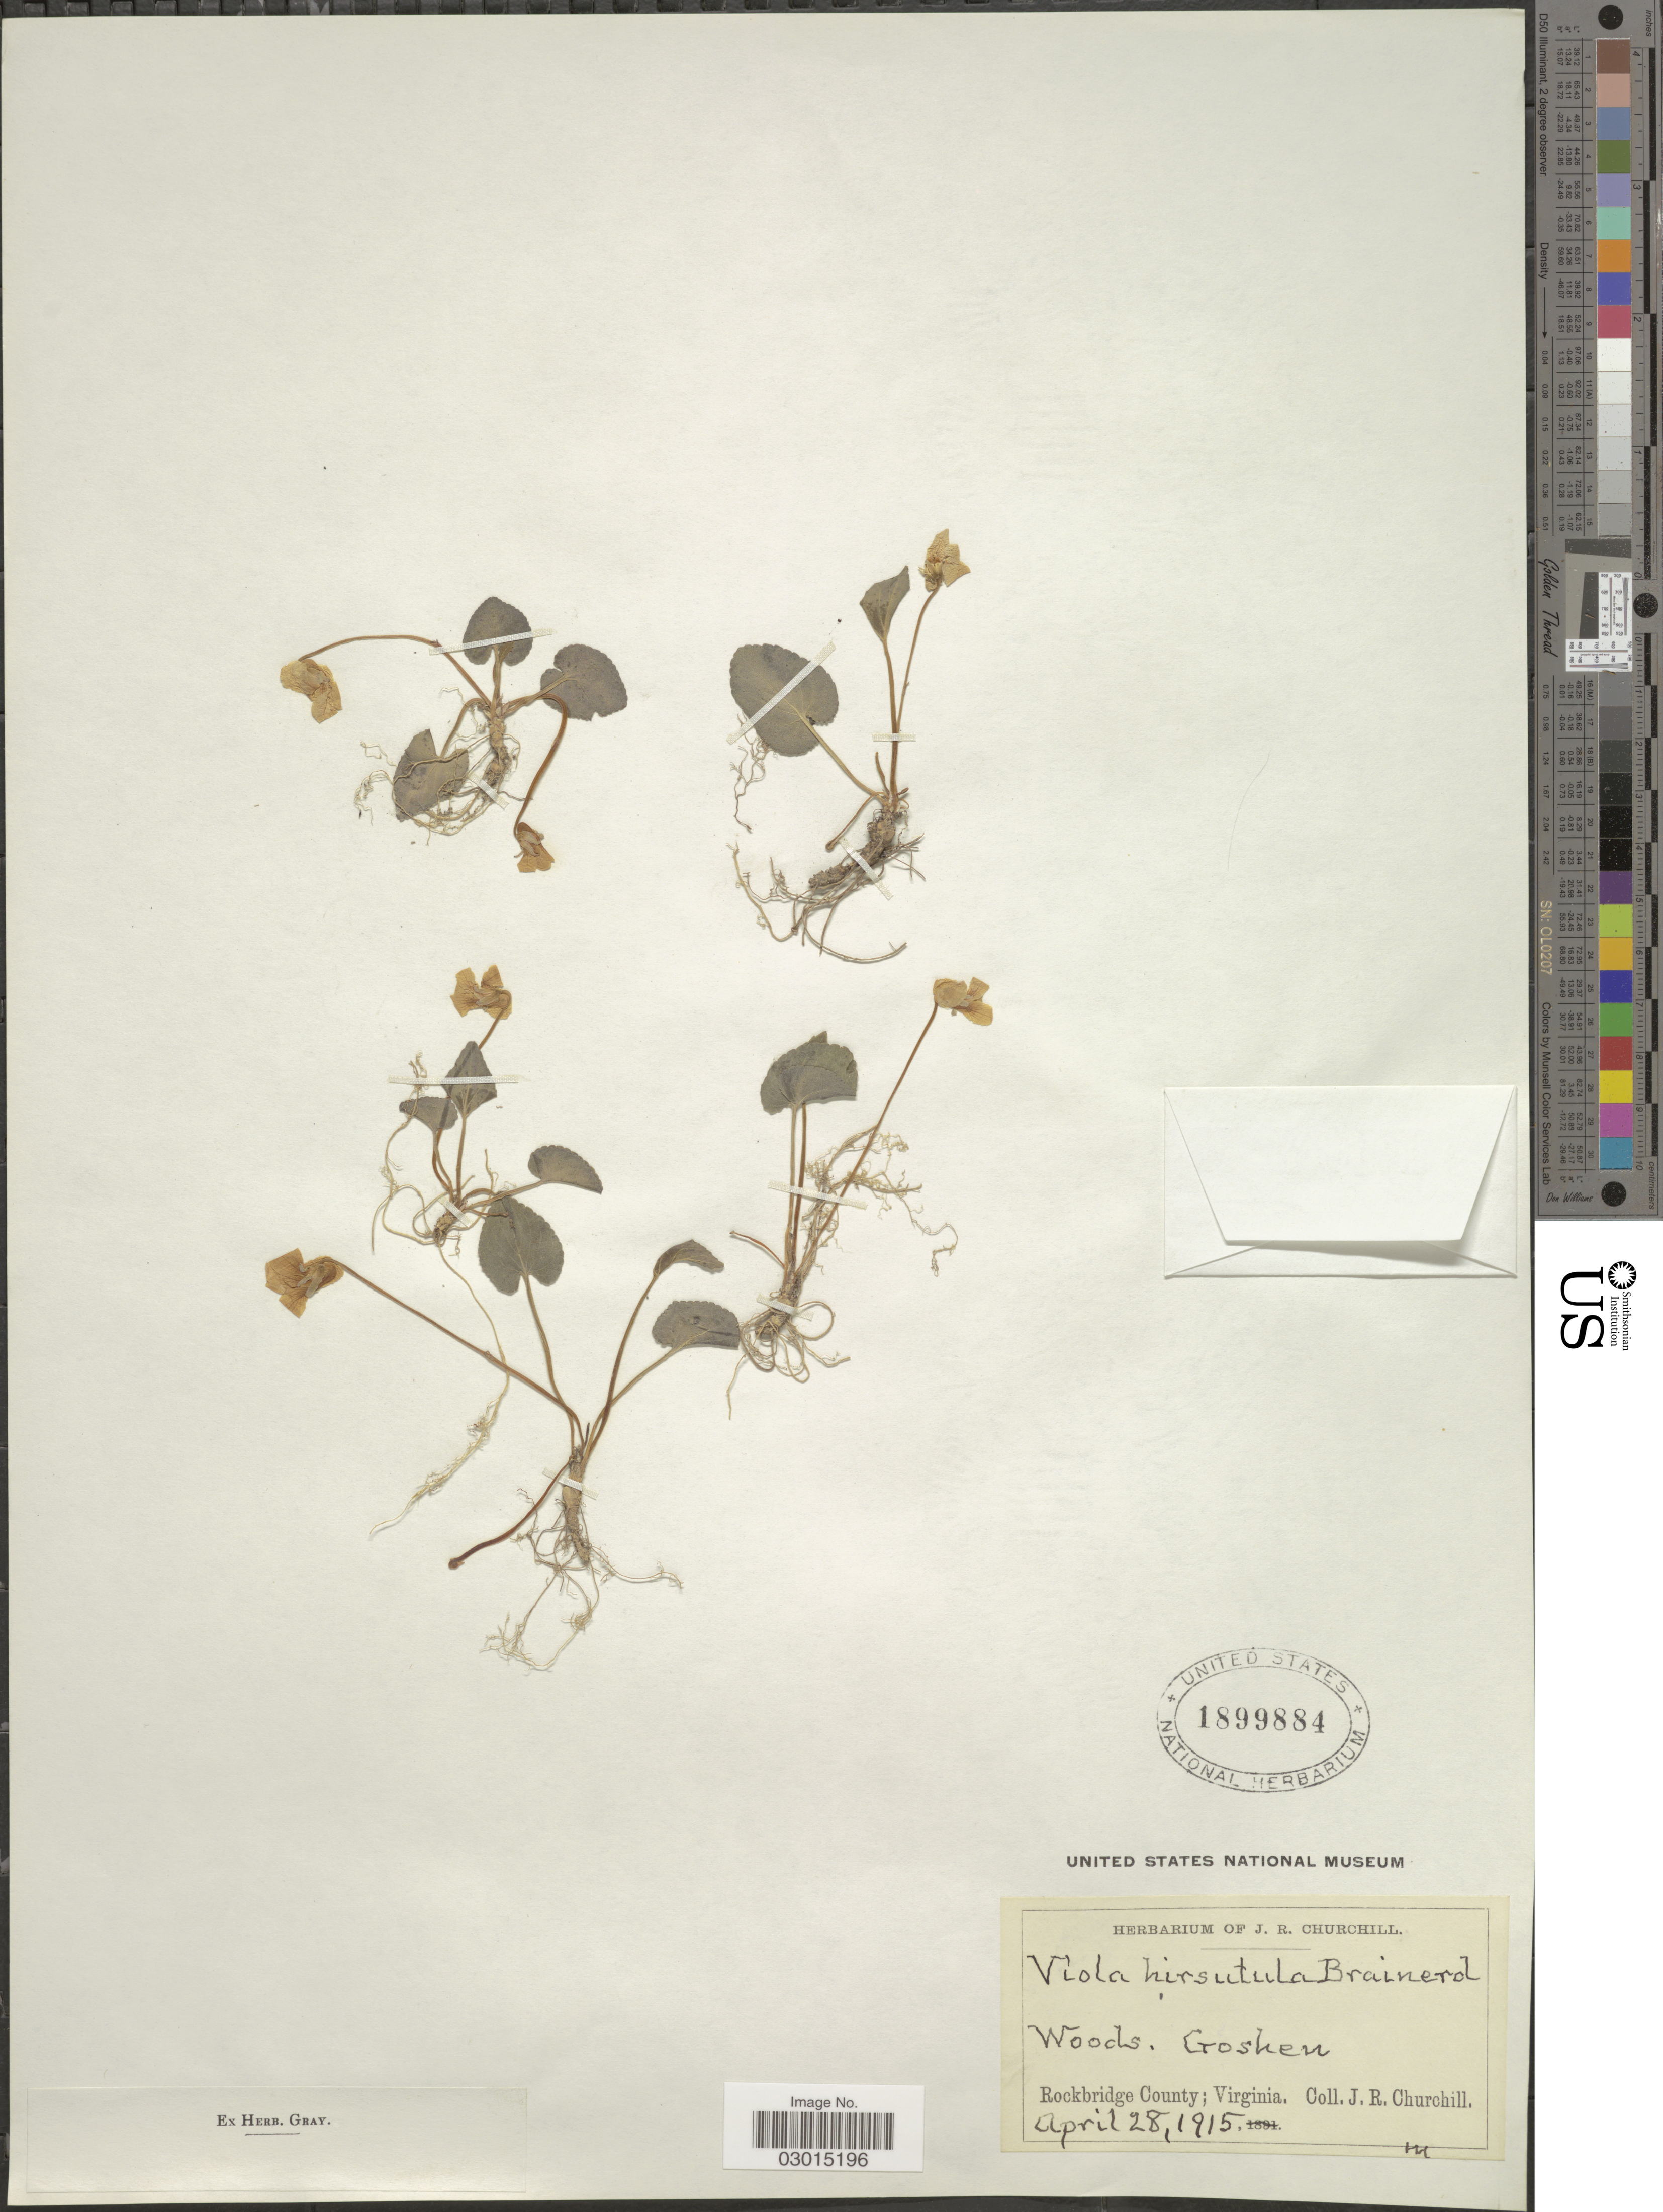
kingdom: Plantae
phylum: Tracheophyta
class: Magnoliopsida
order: Malpighiales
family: Violaceae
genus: Viola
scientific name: Viola hirsutula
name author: Brainerd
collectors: J. Churchill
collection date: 1915-04-28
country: United States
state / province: Virginia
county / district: Rockbridge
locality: Woods. Goshen. Rockbridge County.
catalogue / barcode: US 1899884